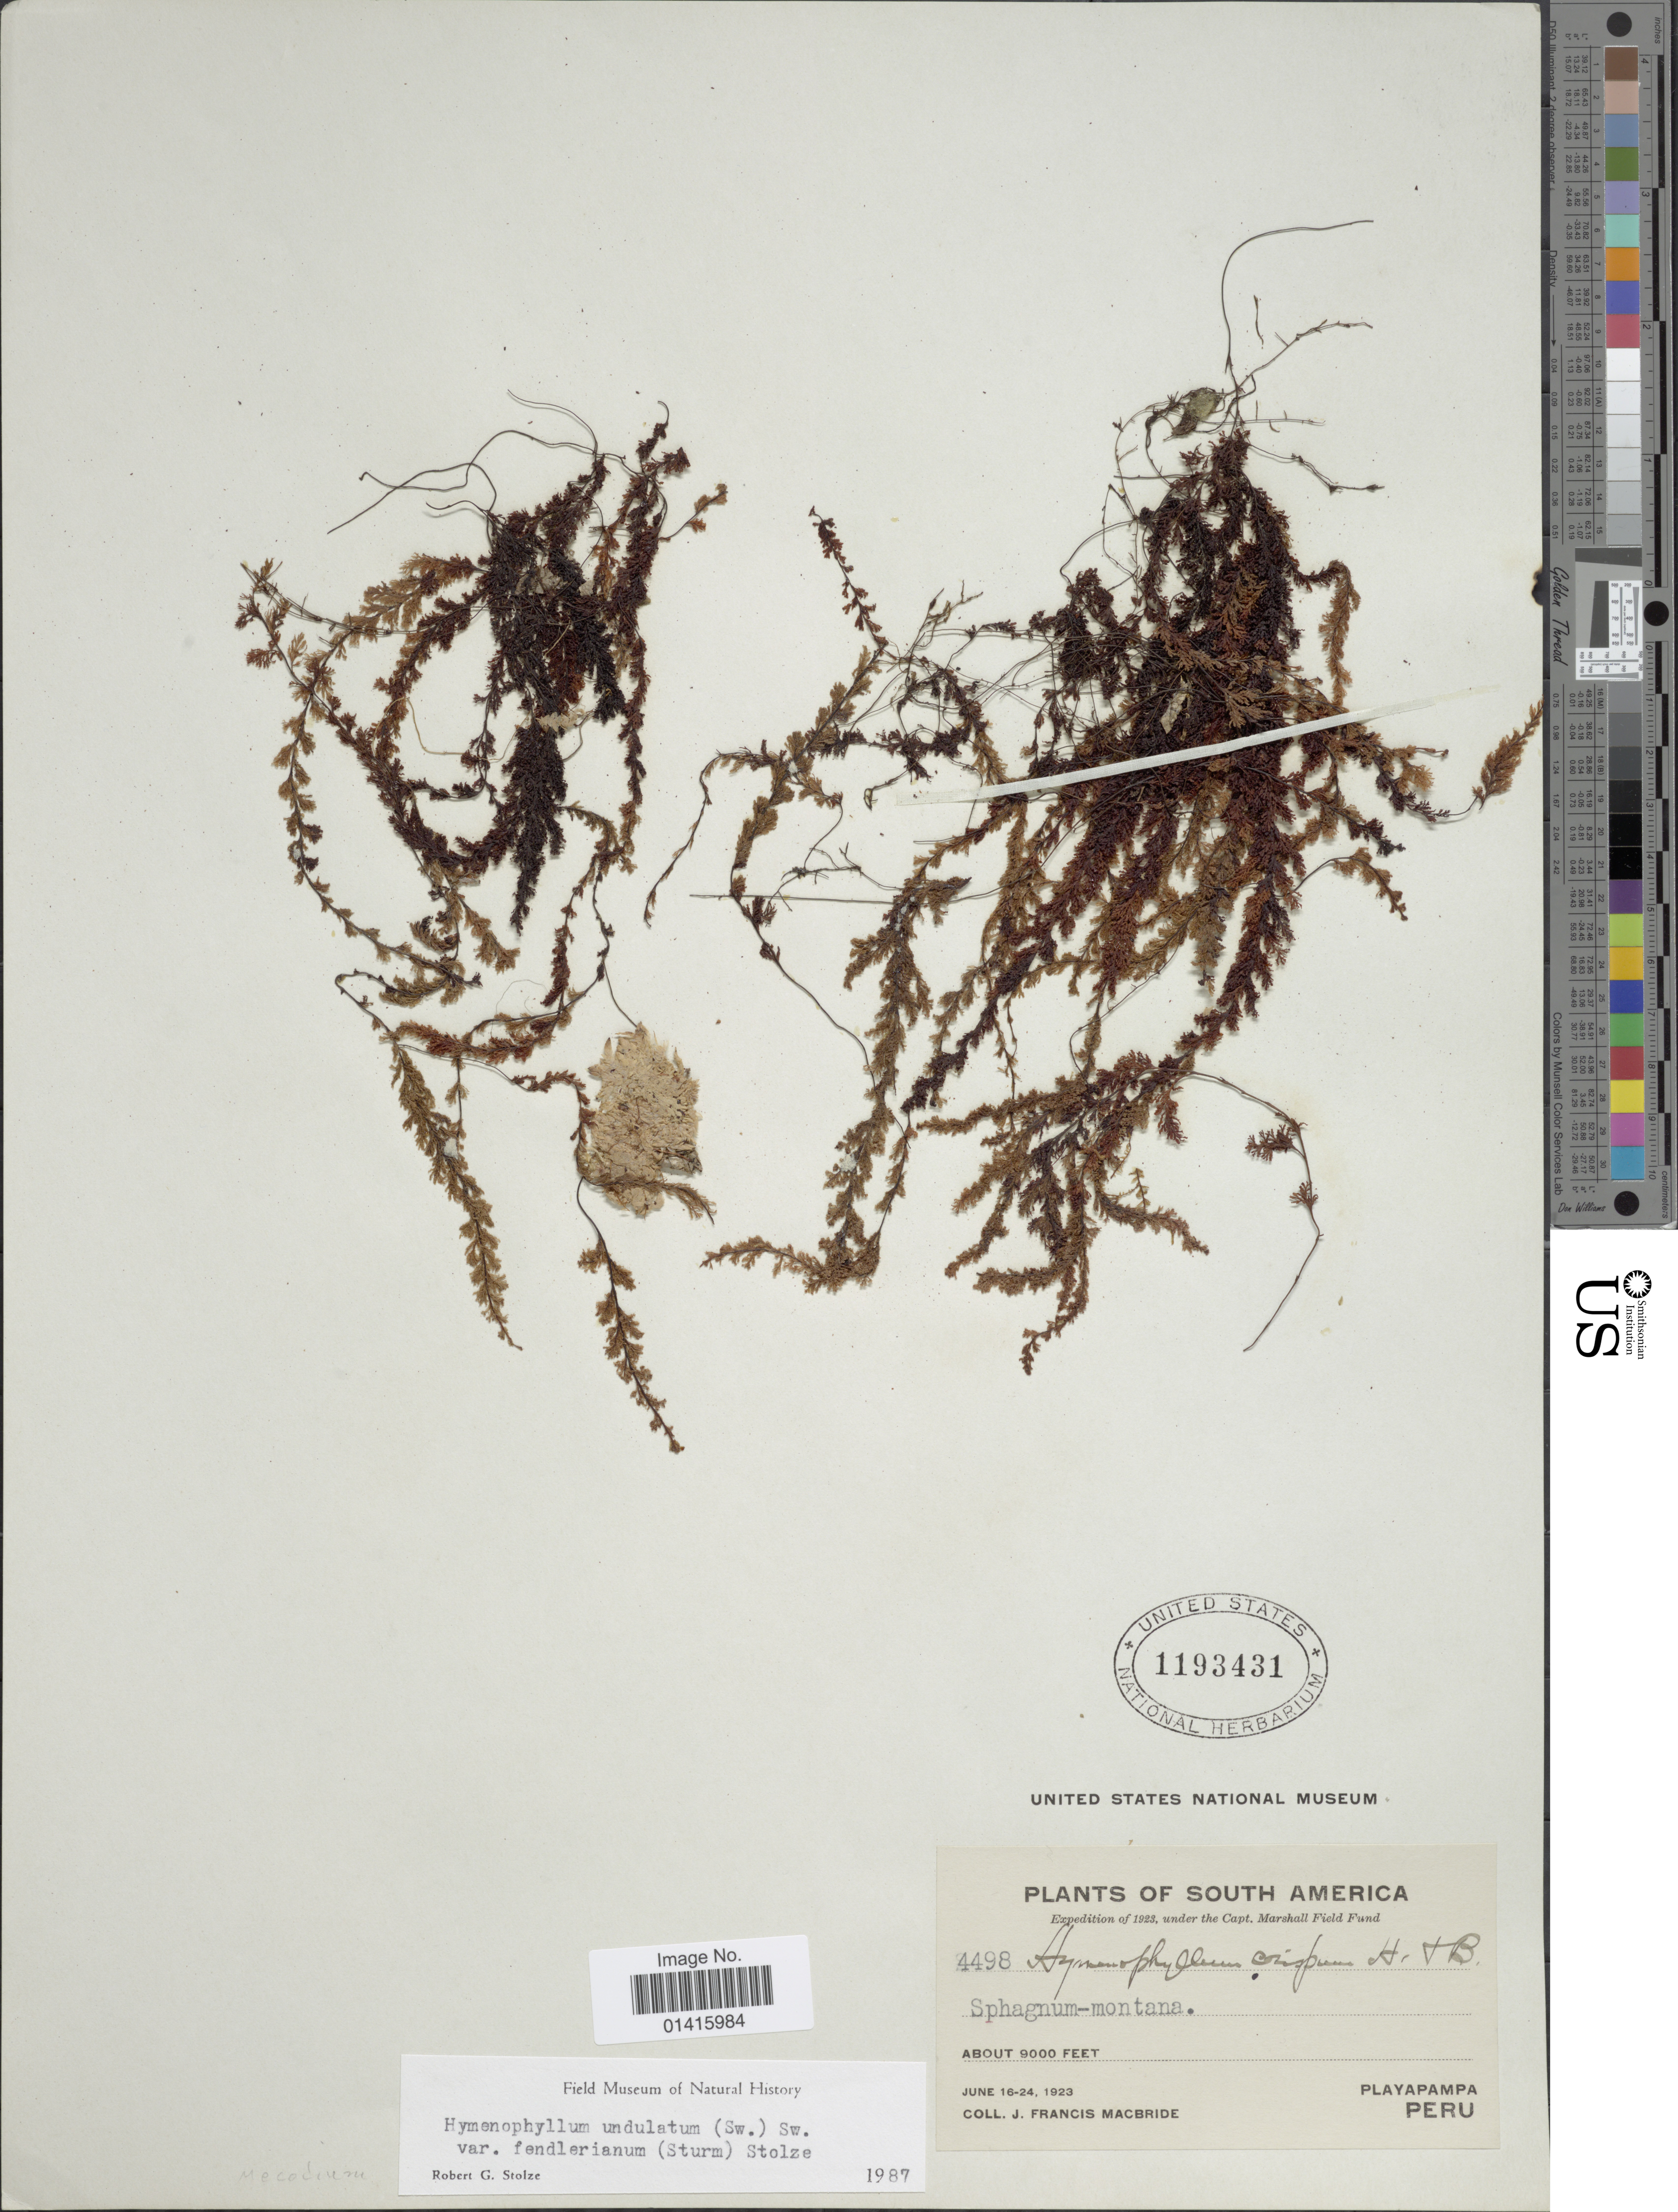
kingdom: Plantae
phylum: Tracheophyta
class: Polypodiopsida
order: Hymenophyllales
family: Hymenophyllaceae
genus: Hymenophyllum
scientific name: Hymenophyllum fendlerianum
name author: J.W. Sturm in Mart.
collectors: J. F. Macbride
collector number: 4498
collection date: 1923-06-16/1923-06-24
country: Peru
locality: South America, Playapampa, Peru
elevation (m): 2743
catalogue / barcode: US 1193431